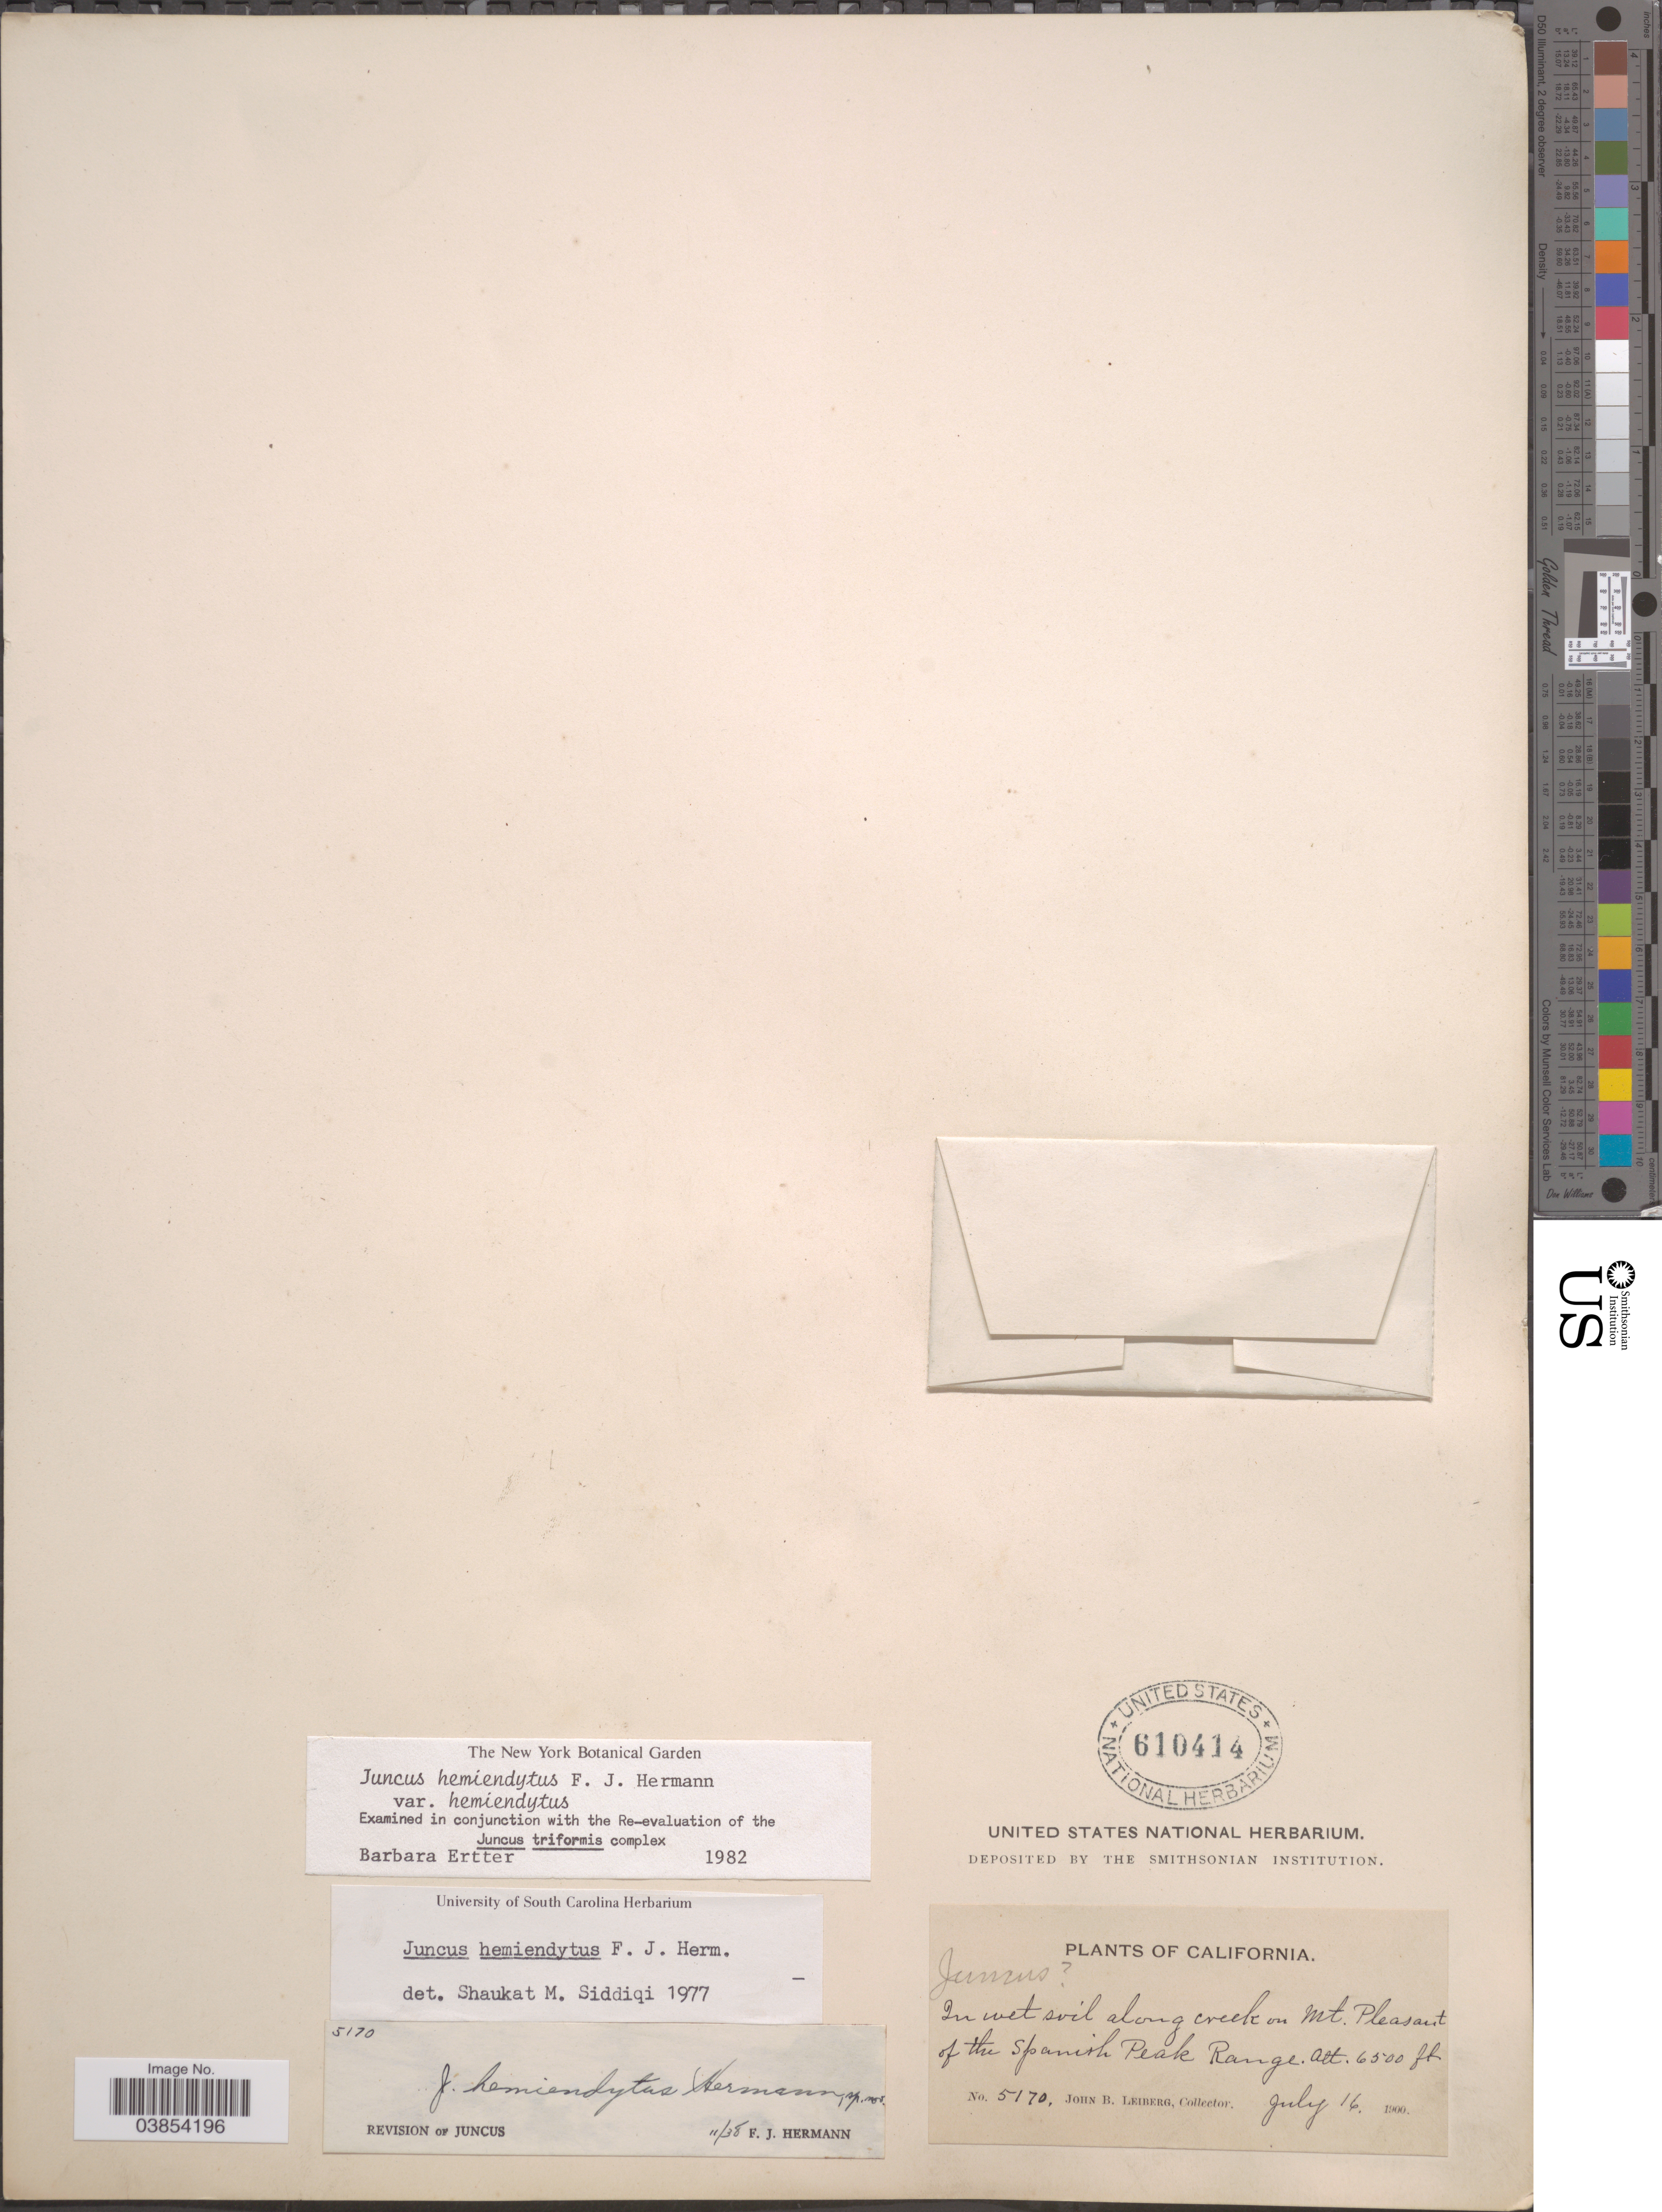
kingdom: Plantae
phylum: Tracheophyta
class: Liliopsida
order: Poales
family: Juncaceae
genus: Juncus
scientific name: Juncus hemiendytus var. hemiendytus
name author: F.J. Herm.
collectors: J. B. Leiberg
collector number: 5170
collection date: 1900-07-16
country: United States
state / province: California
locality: In wet soil along creek on Mt. Pleasant of the Spanish Peak Range.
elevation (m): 1981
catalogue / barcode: US 610414